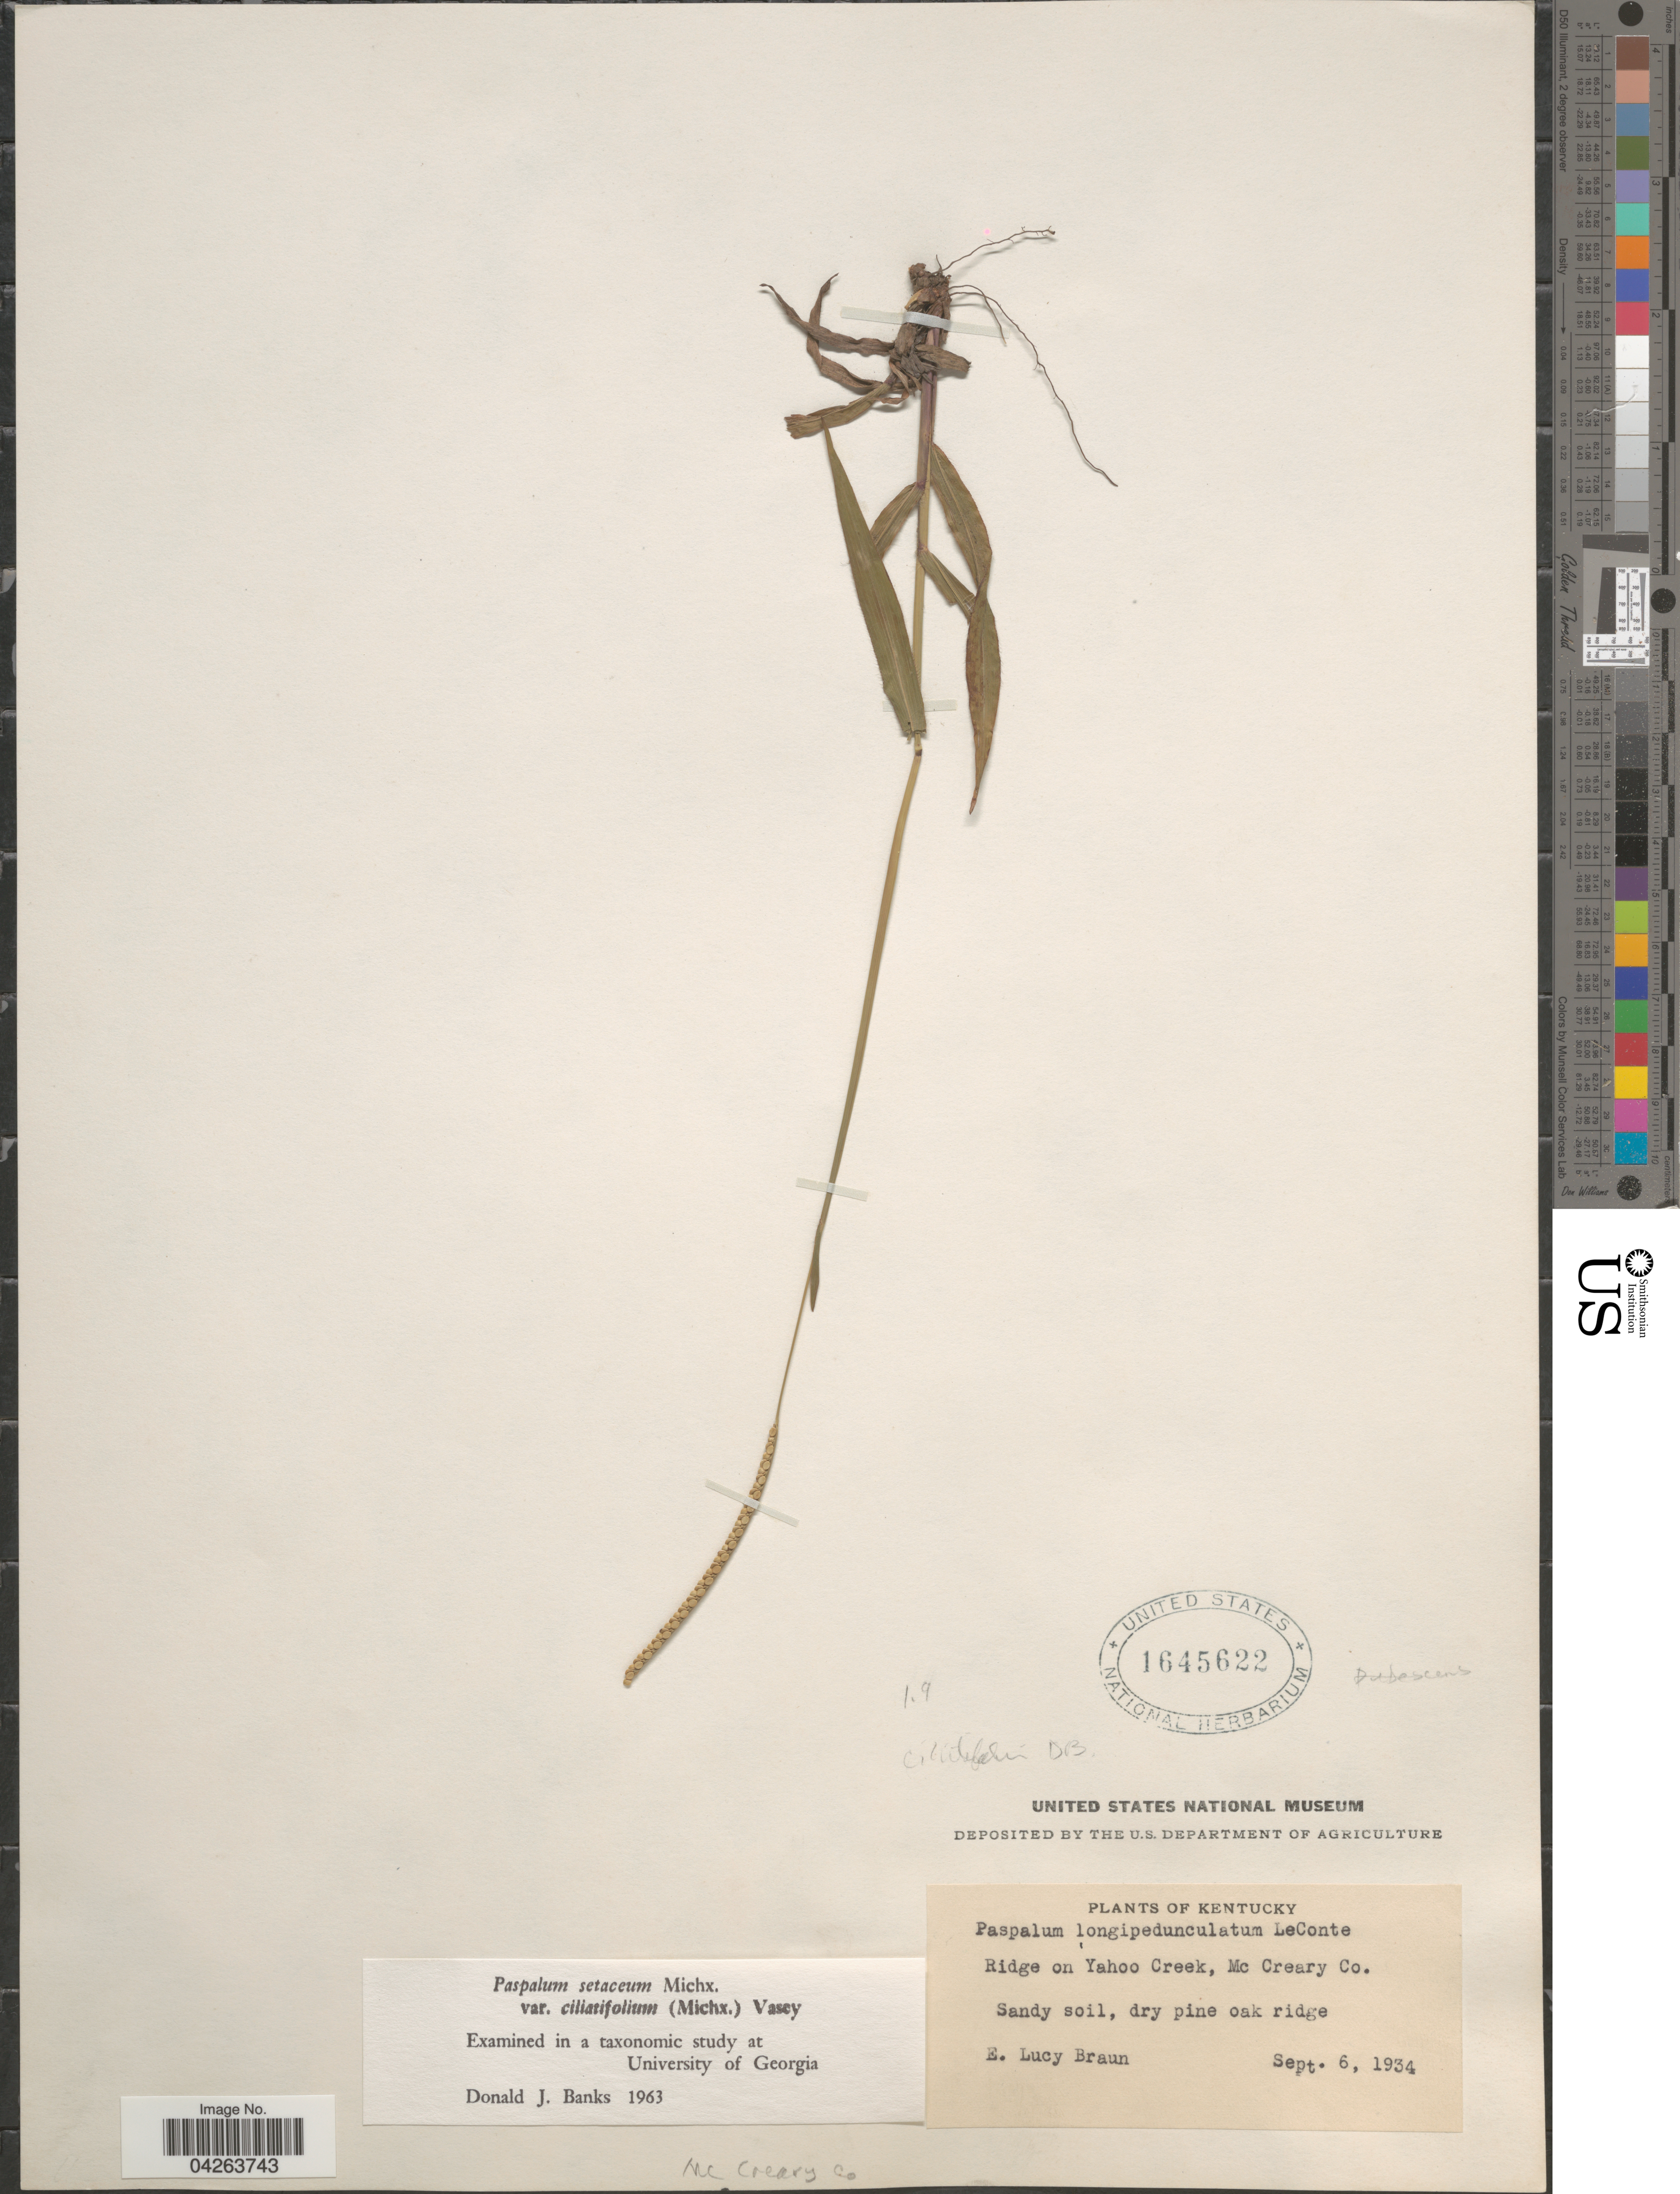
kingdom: Plantae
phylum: Tracheophyta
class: Liliopsida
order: Poales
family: Poaceae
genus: Paspalum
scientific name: Paspalum setaceum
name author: Michx.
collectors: E. L. Braun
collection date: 1934-09-06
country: United States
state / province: Kentucky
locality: Ridge of Yahoo Creek, Mc Creary Co.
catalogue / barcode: US 1645622